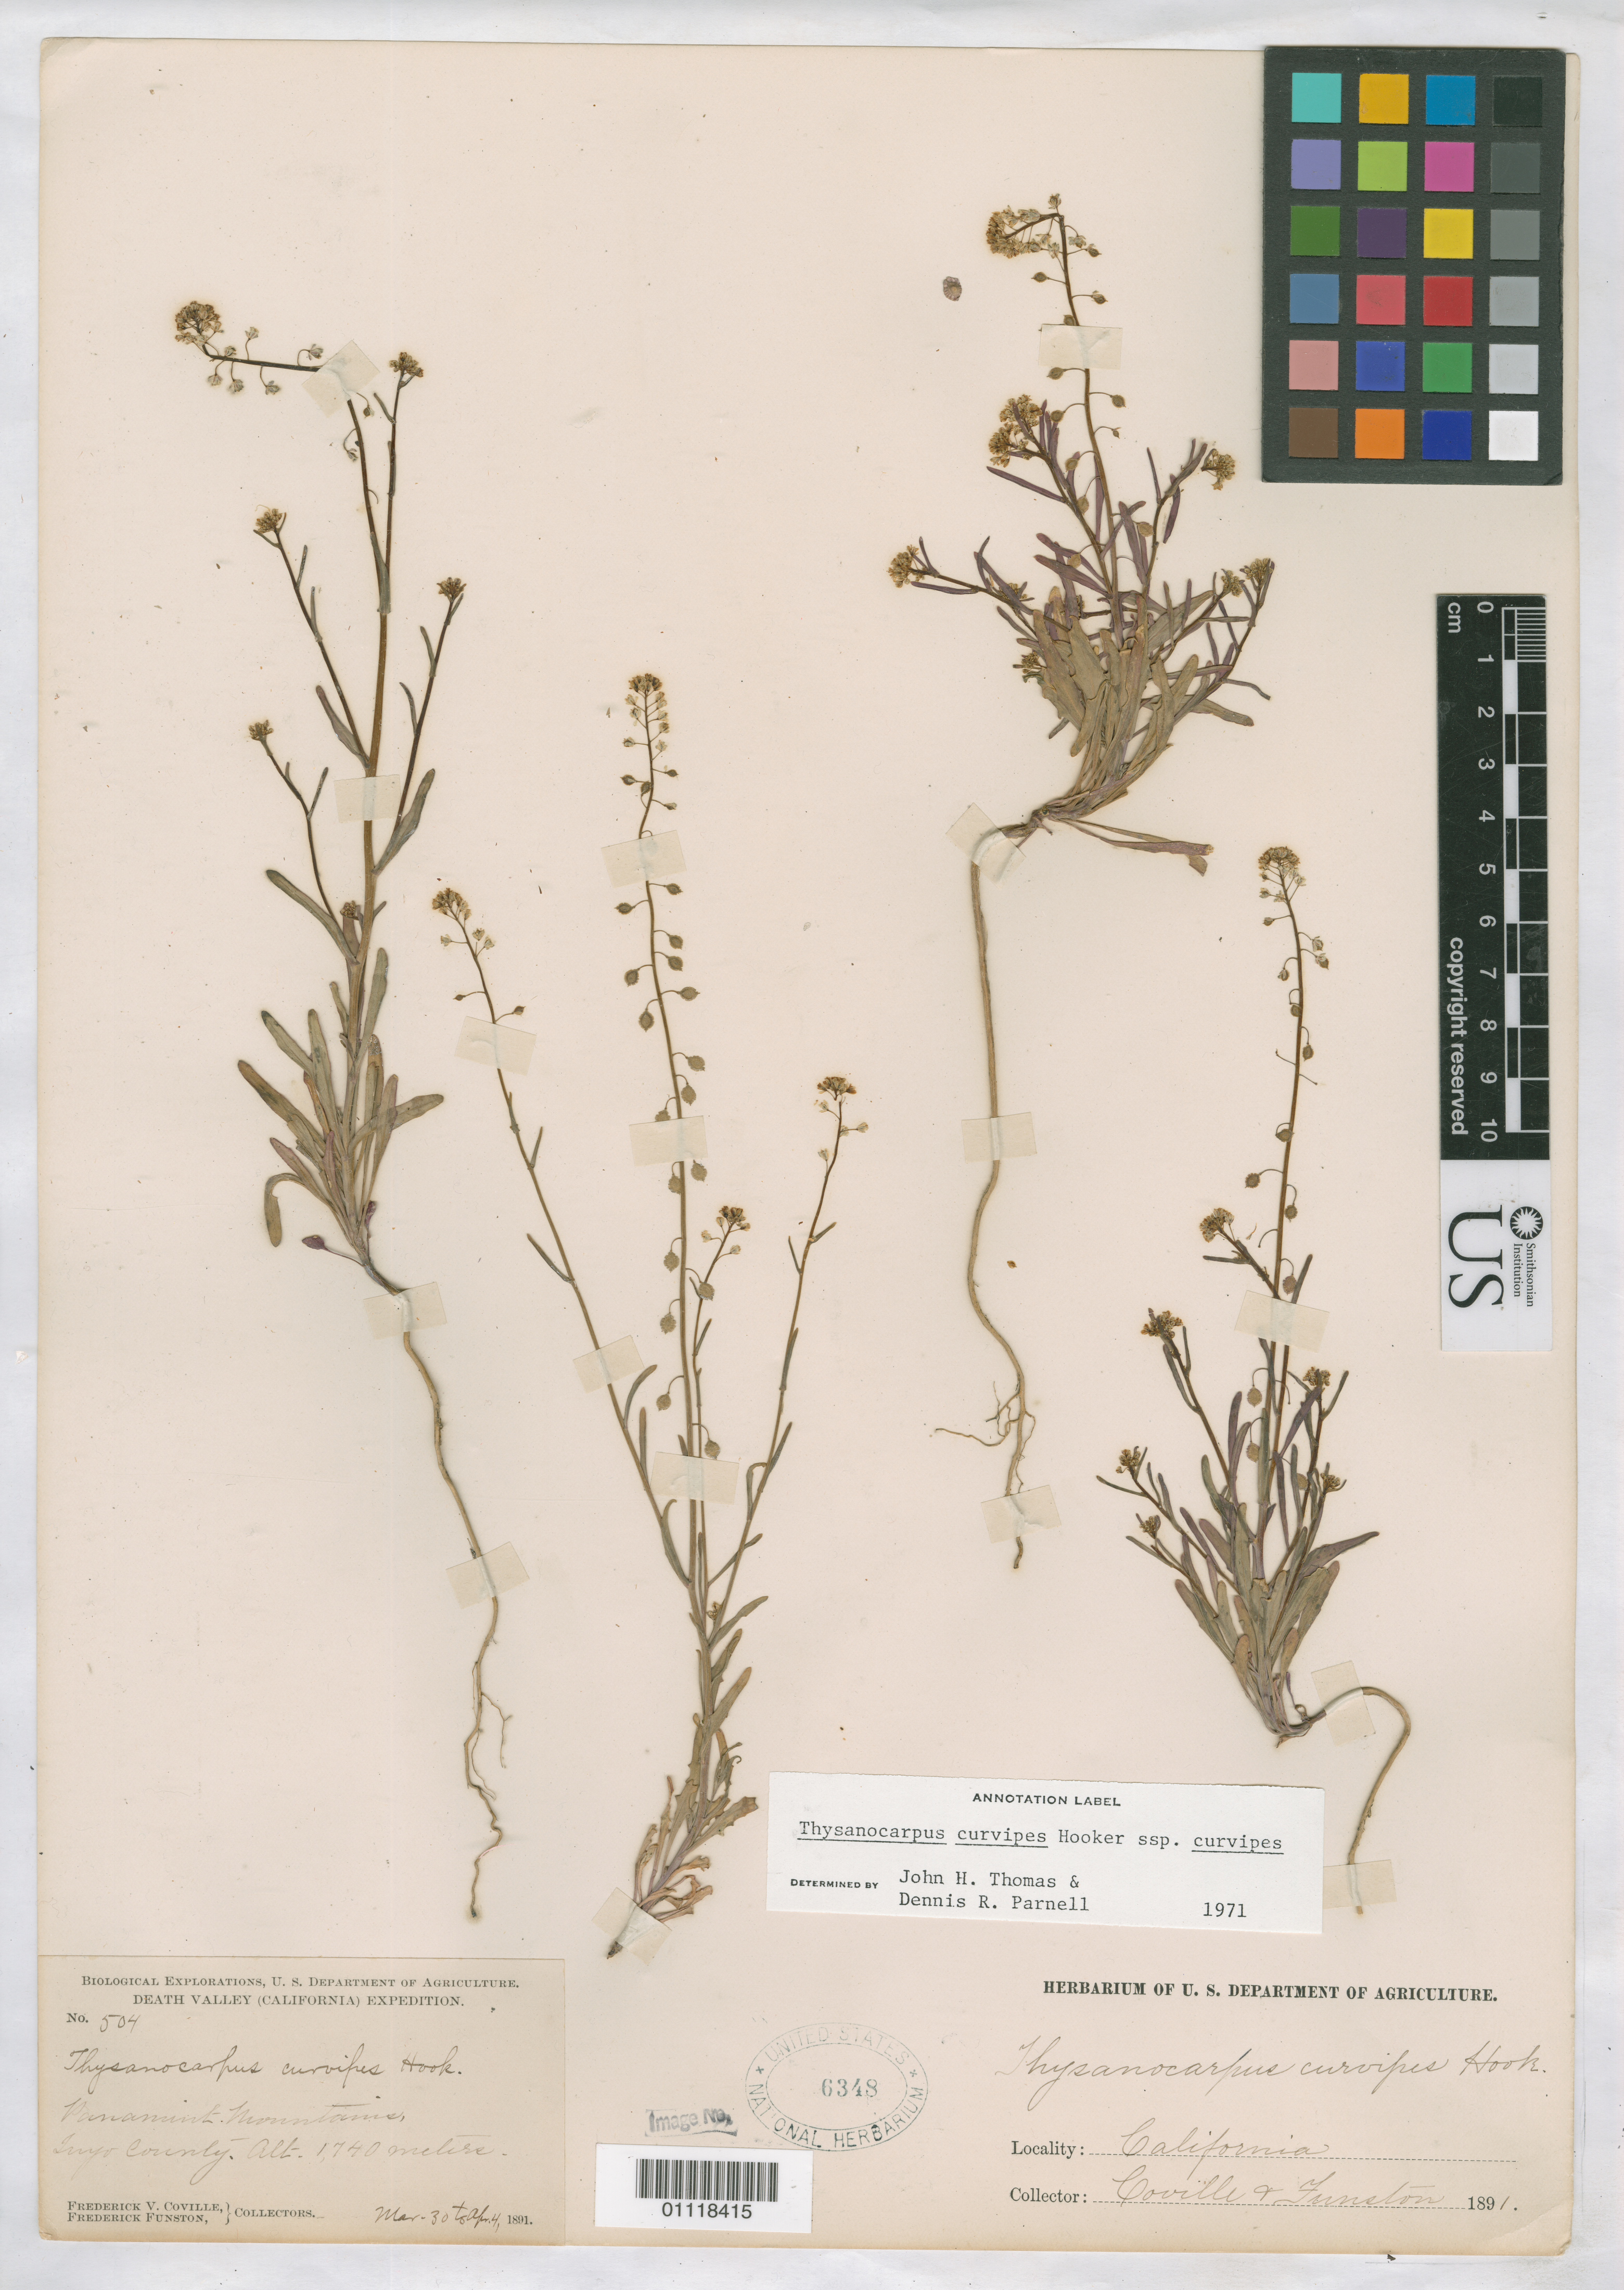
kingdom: Plantae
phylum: Tracheophyta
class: Magnoliopsida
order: Brassicales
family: Brassicaceae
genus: Thysanocarpus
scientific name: Thysanocarpus curvipes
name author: Hook.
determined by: Thomas, J. H.; Parnell, D. R.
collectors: F. V. Coville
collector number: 504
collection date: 1891-03-30/1891-04-04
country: United States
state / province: California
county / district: Inyo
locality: Panamint Mts.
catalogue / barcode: US 6348